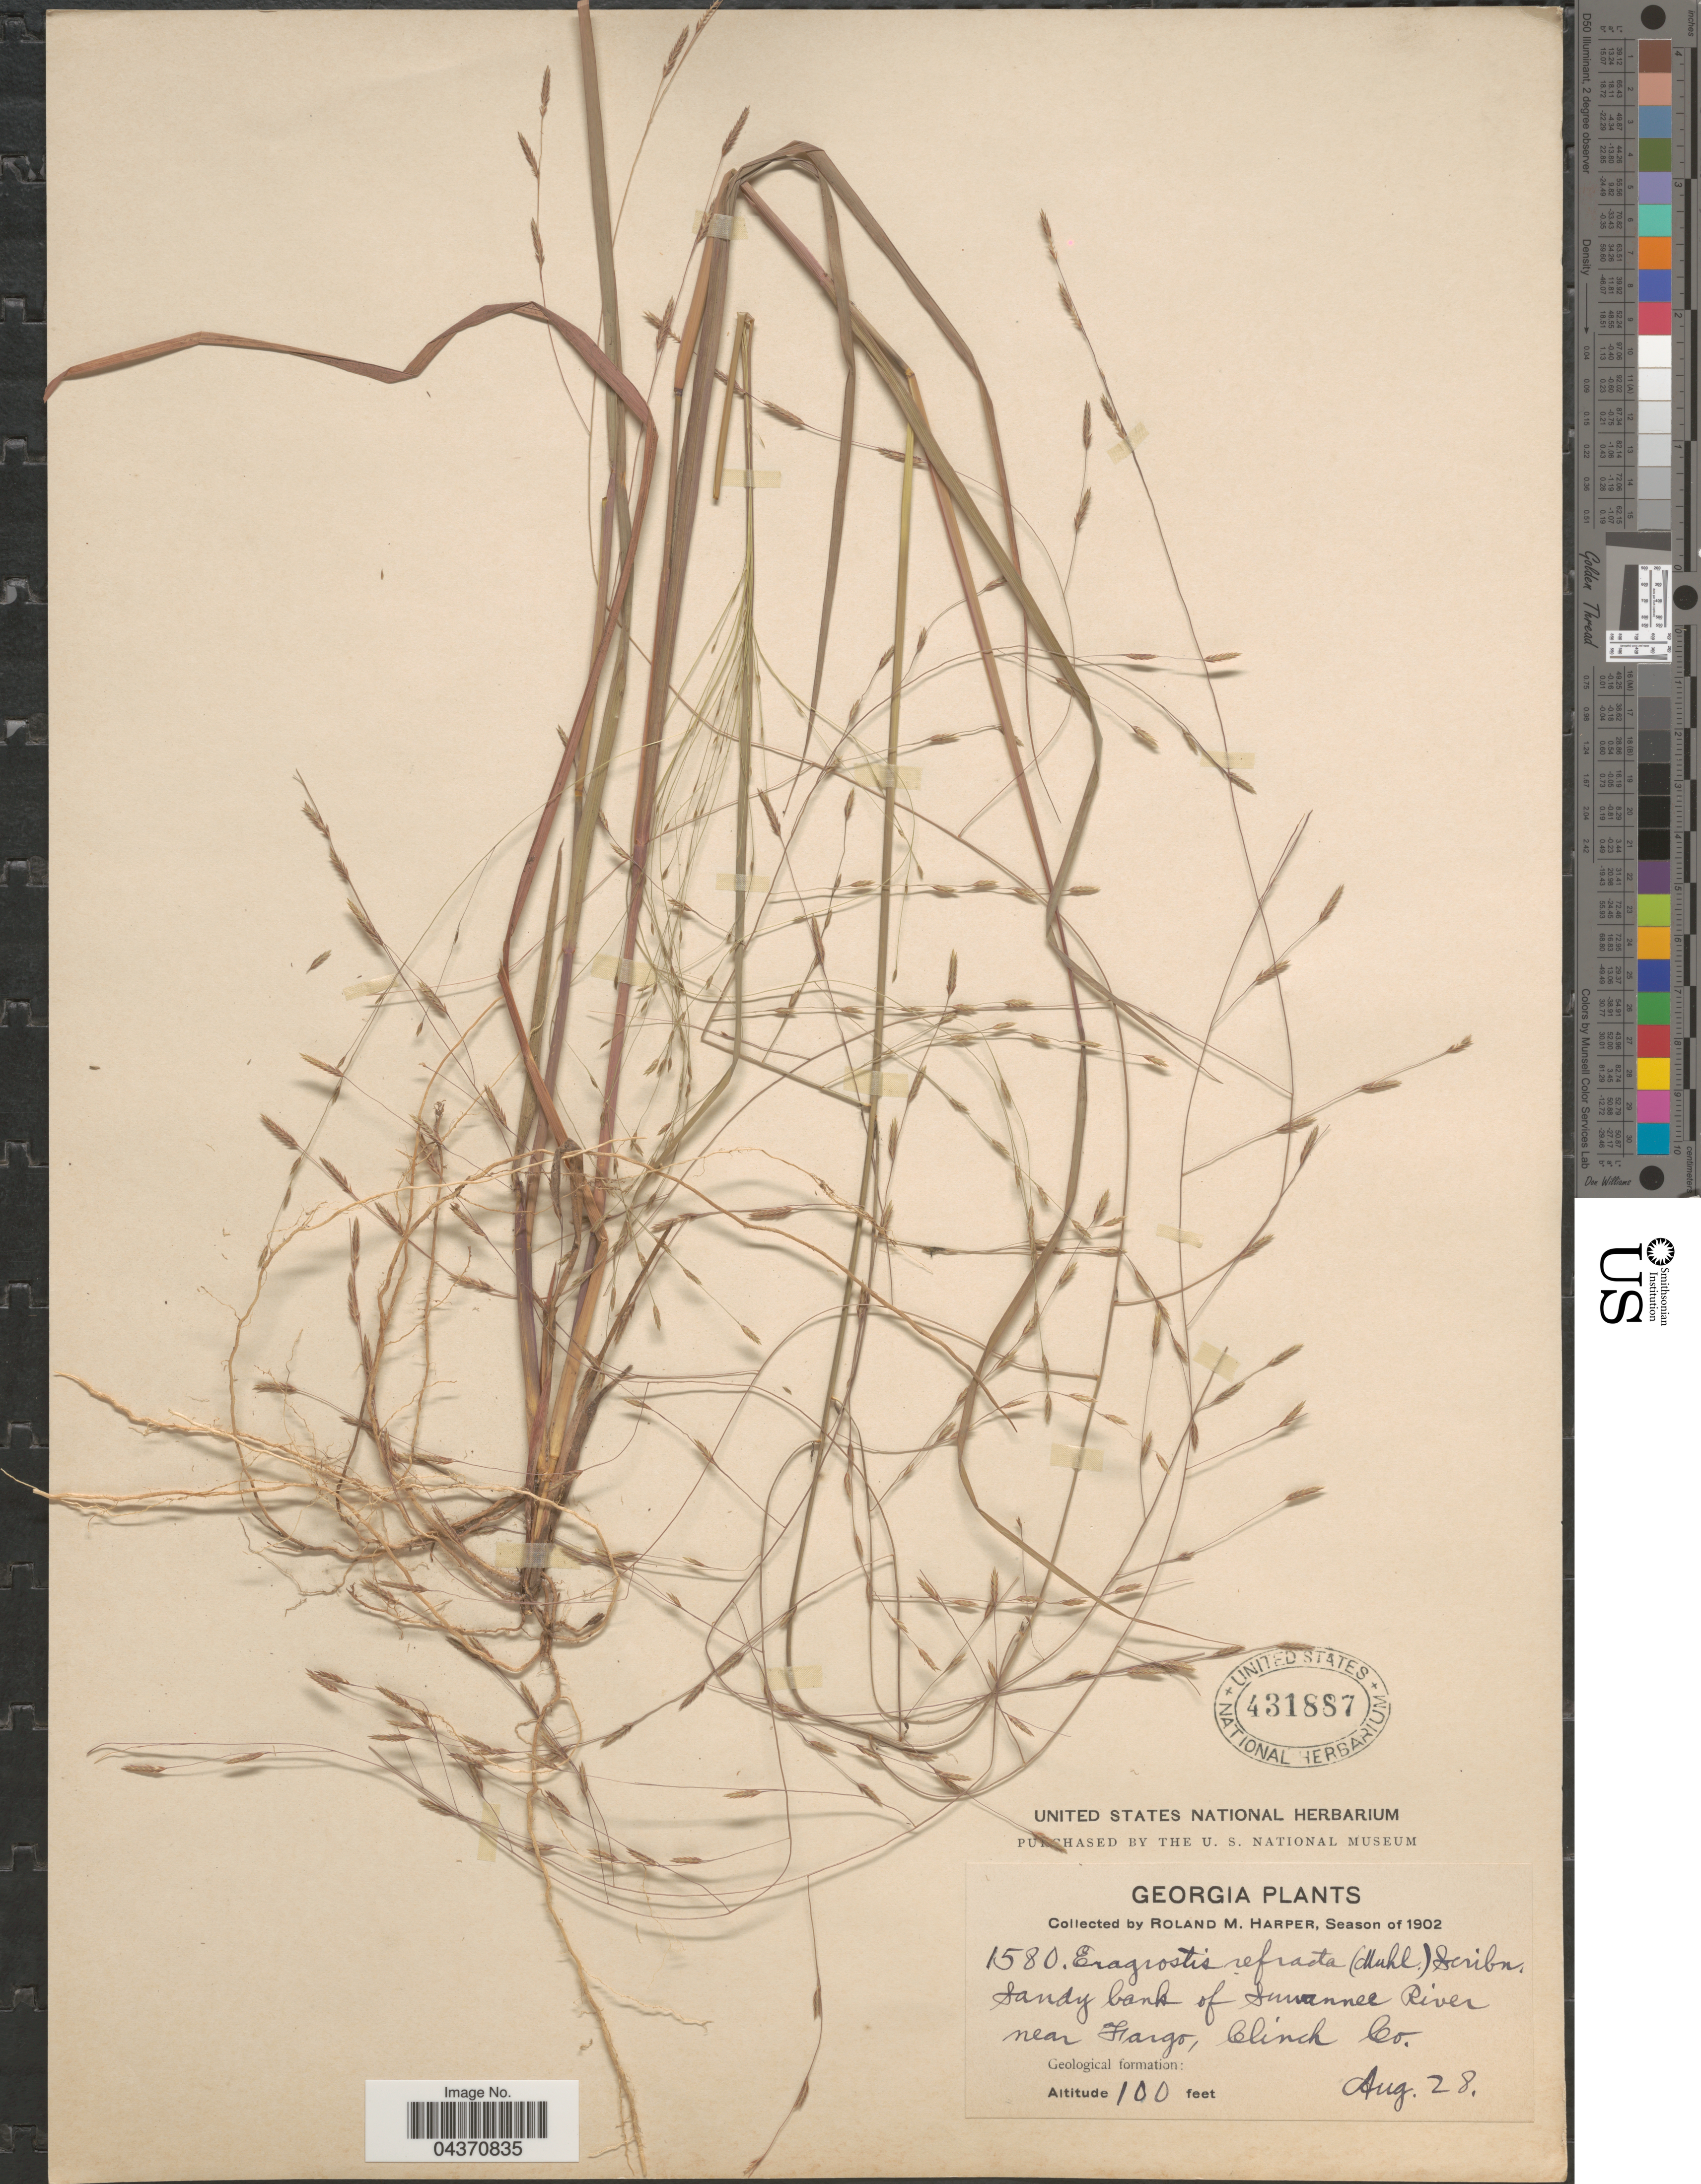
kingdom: Plantae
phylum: Tracheophyta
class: Liliopsida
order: Poales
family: Poaceae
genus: Eragrostis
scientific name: Eragrostis refracta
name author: (Muhl.) Scribn.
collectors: R. M. Harper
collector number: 1580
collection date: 1902-08-28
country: United States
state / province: Georgia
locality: Sandy bank of Suwannee River near Fargo, Clinch Co.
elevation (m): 30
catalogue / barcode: US 431887